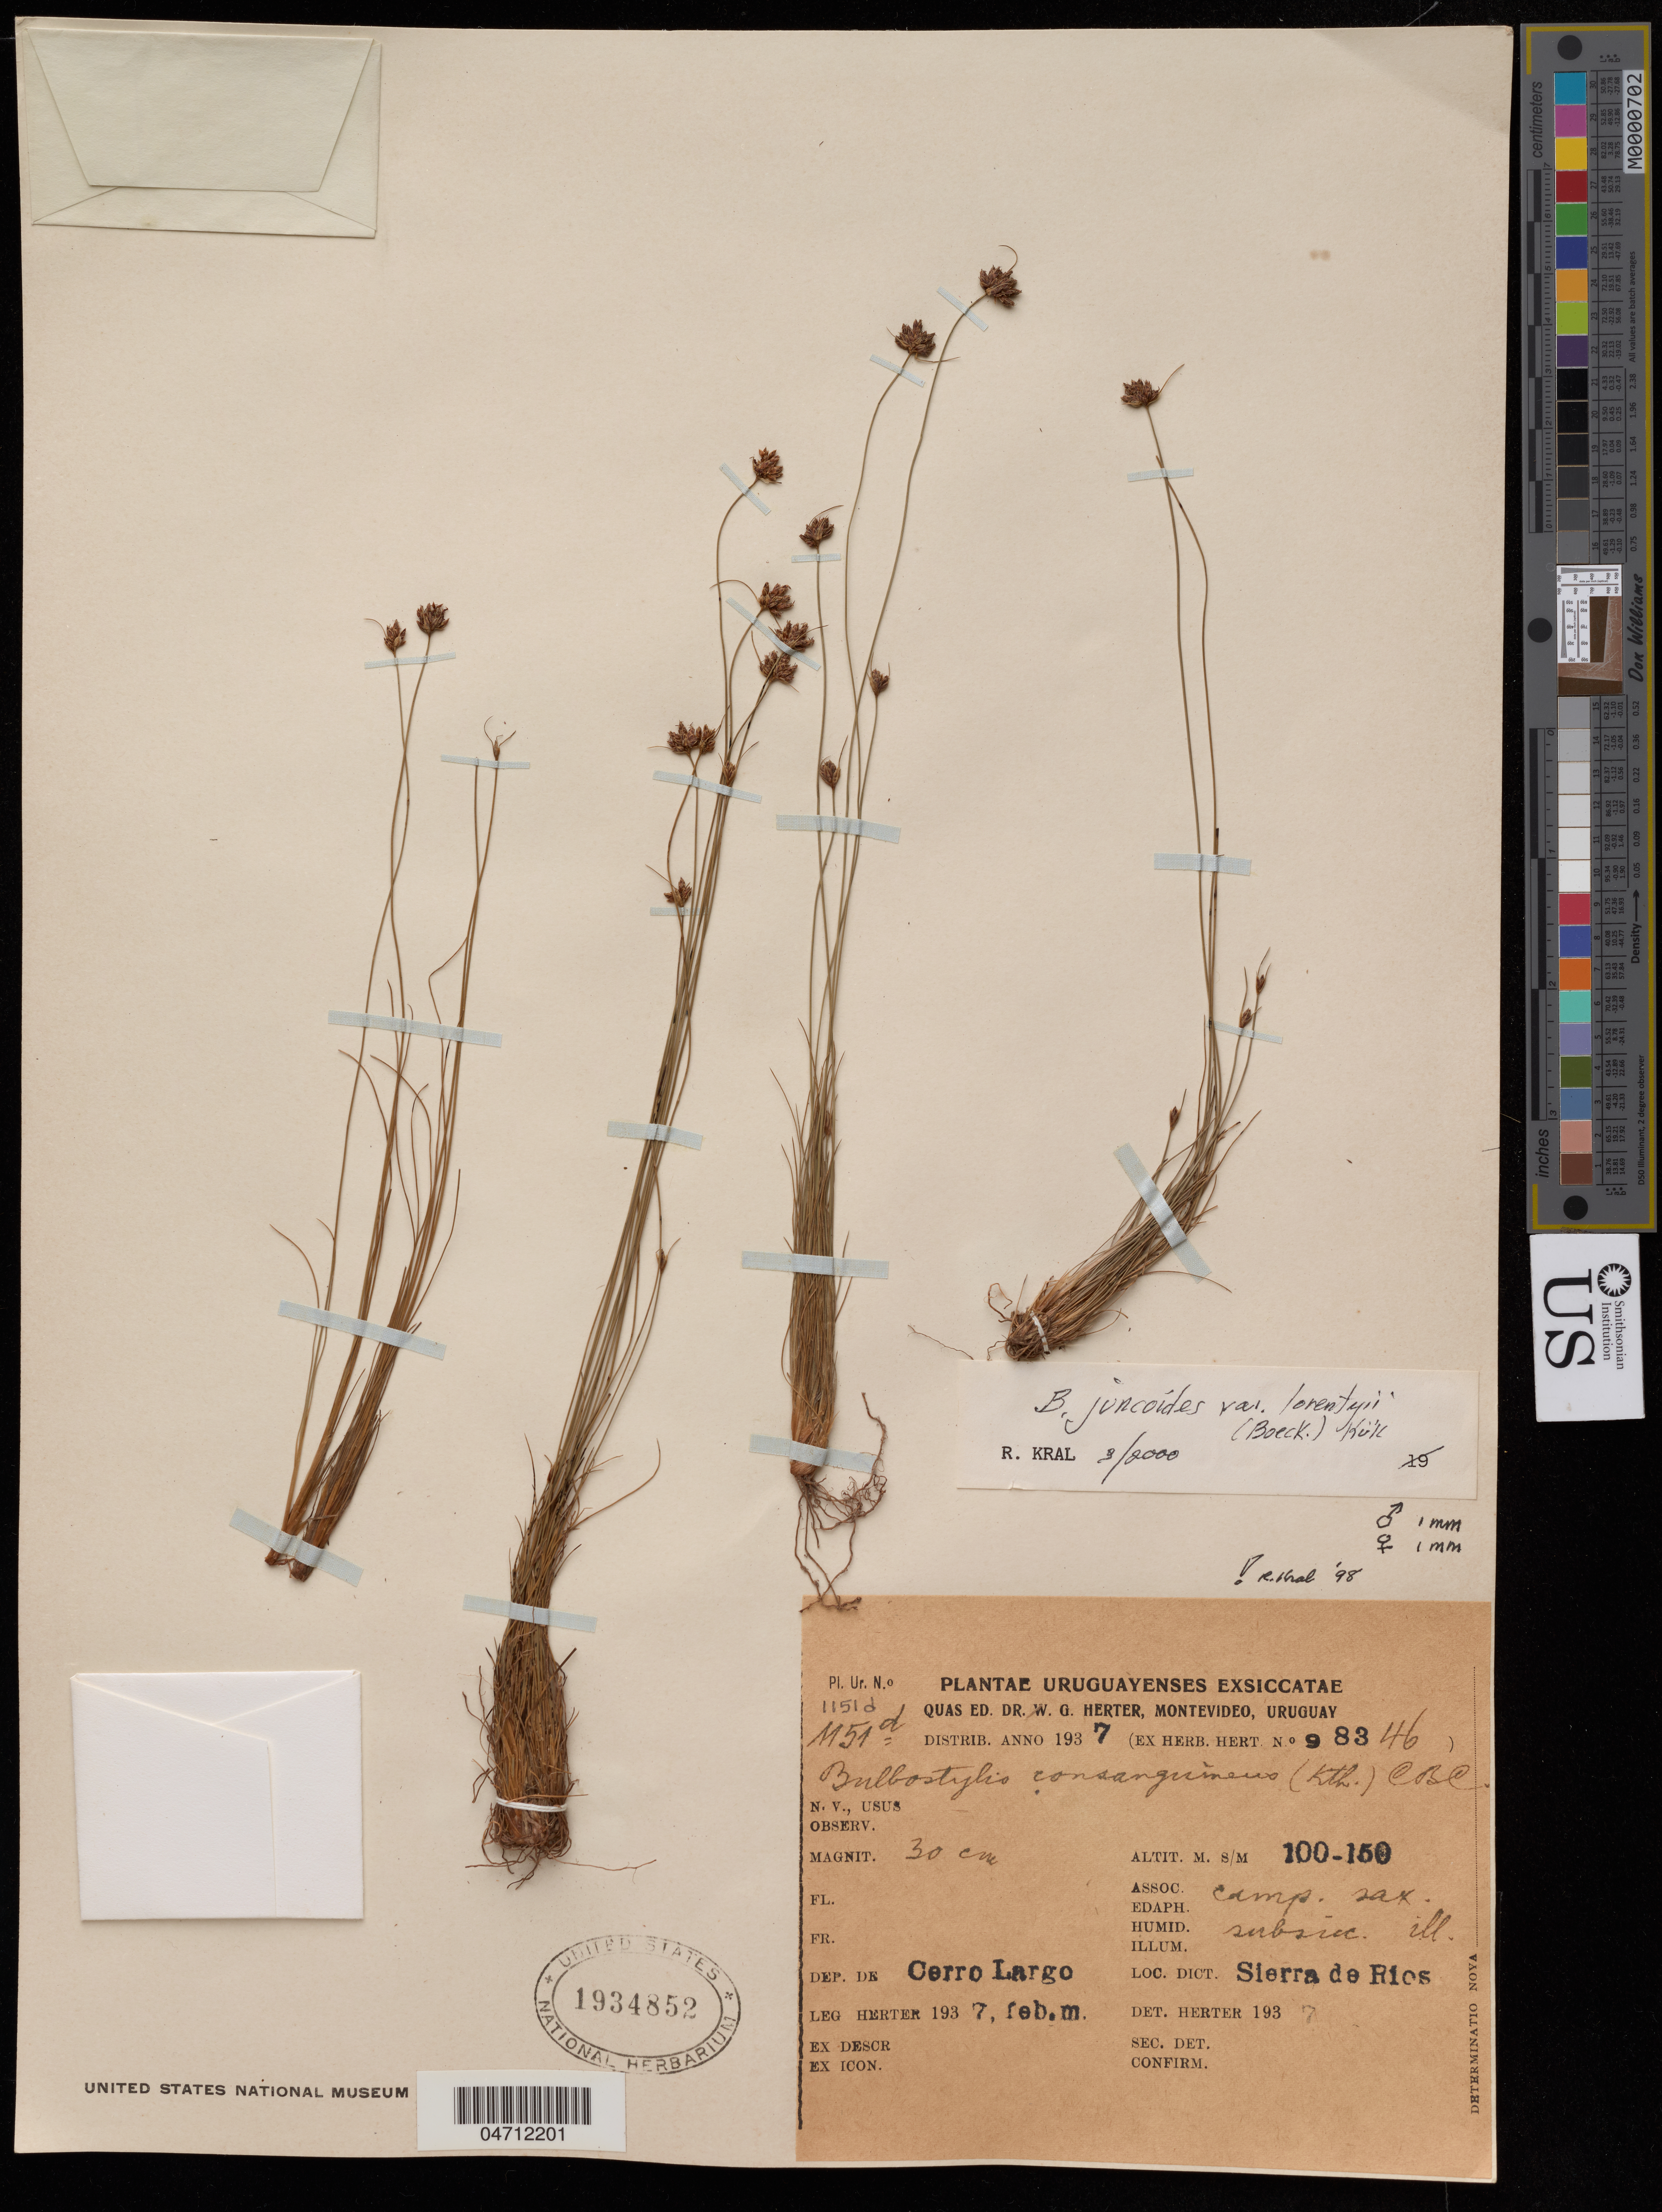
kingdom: Plantae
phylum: Tracheophyta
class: Liliopsida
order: Poales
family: Cyperaceae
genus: Bulbostylis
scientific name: Bulbostylis juncoides var. lorentzii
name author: (Boeckeler) Kük. ex Osten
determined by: Kral, Robert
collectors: Herter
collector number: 1151 d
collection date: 1937-02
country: Uruguay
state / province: Cerro Largo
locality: Sierra de Rios.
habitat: Camp. sax.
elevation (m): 100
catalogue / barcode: US 1934852